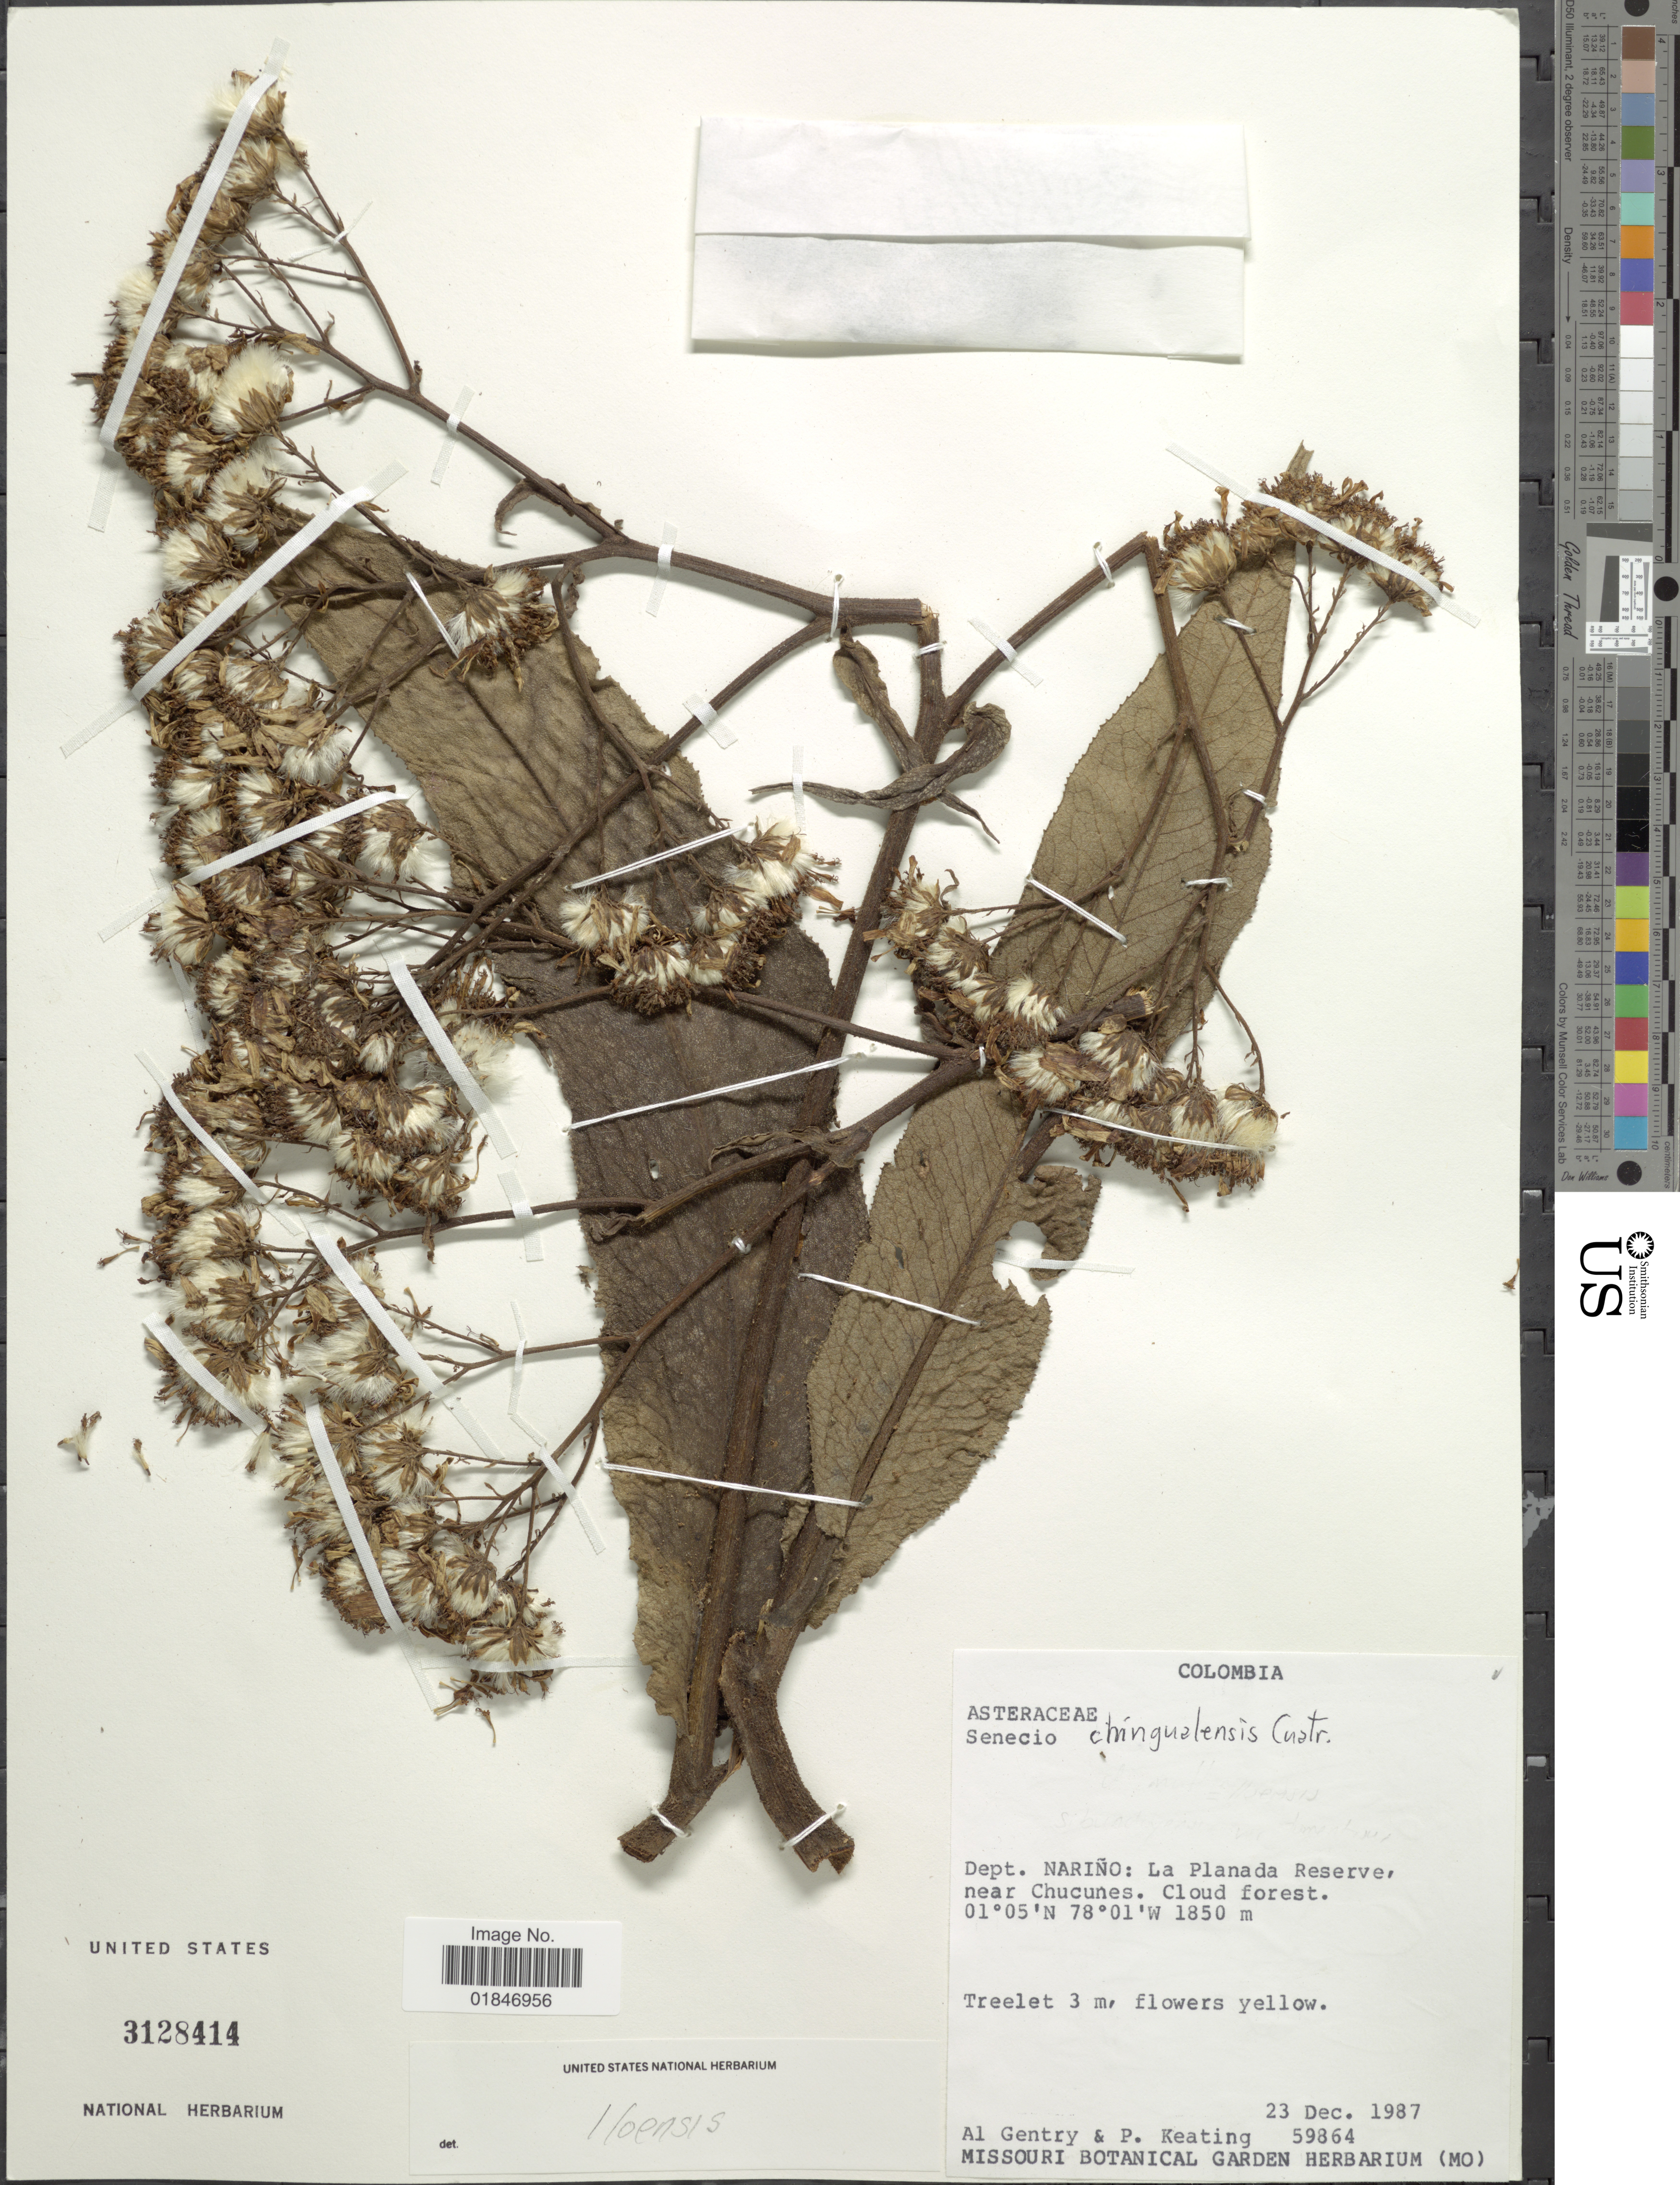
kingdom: Plantae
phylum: Tracheophyta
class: Magnoliopsida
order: Asterales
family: Asteraceae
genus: Dendrophorbium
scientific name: Dendrophorbium iloense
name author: (Hieron.) C. Jeffrey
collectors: A. H. Gentry & P. Keating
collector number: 59864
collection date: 1987-12-23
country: Colombia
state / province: Nariño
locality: Dept. Narino: La Planada Reserve near Chuchunes.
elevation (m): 1850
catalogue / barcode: US 3128414